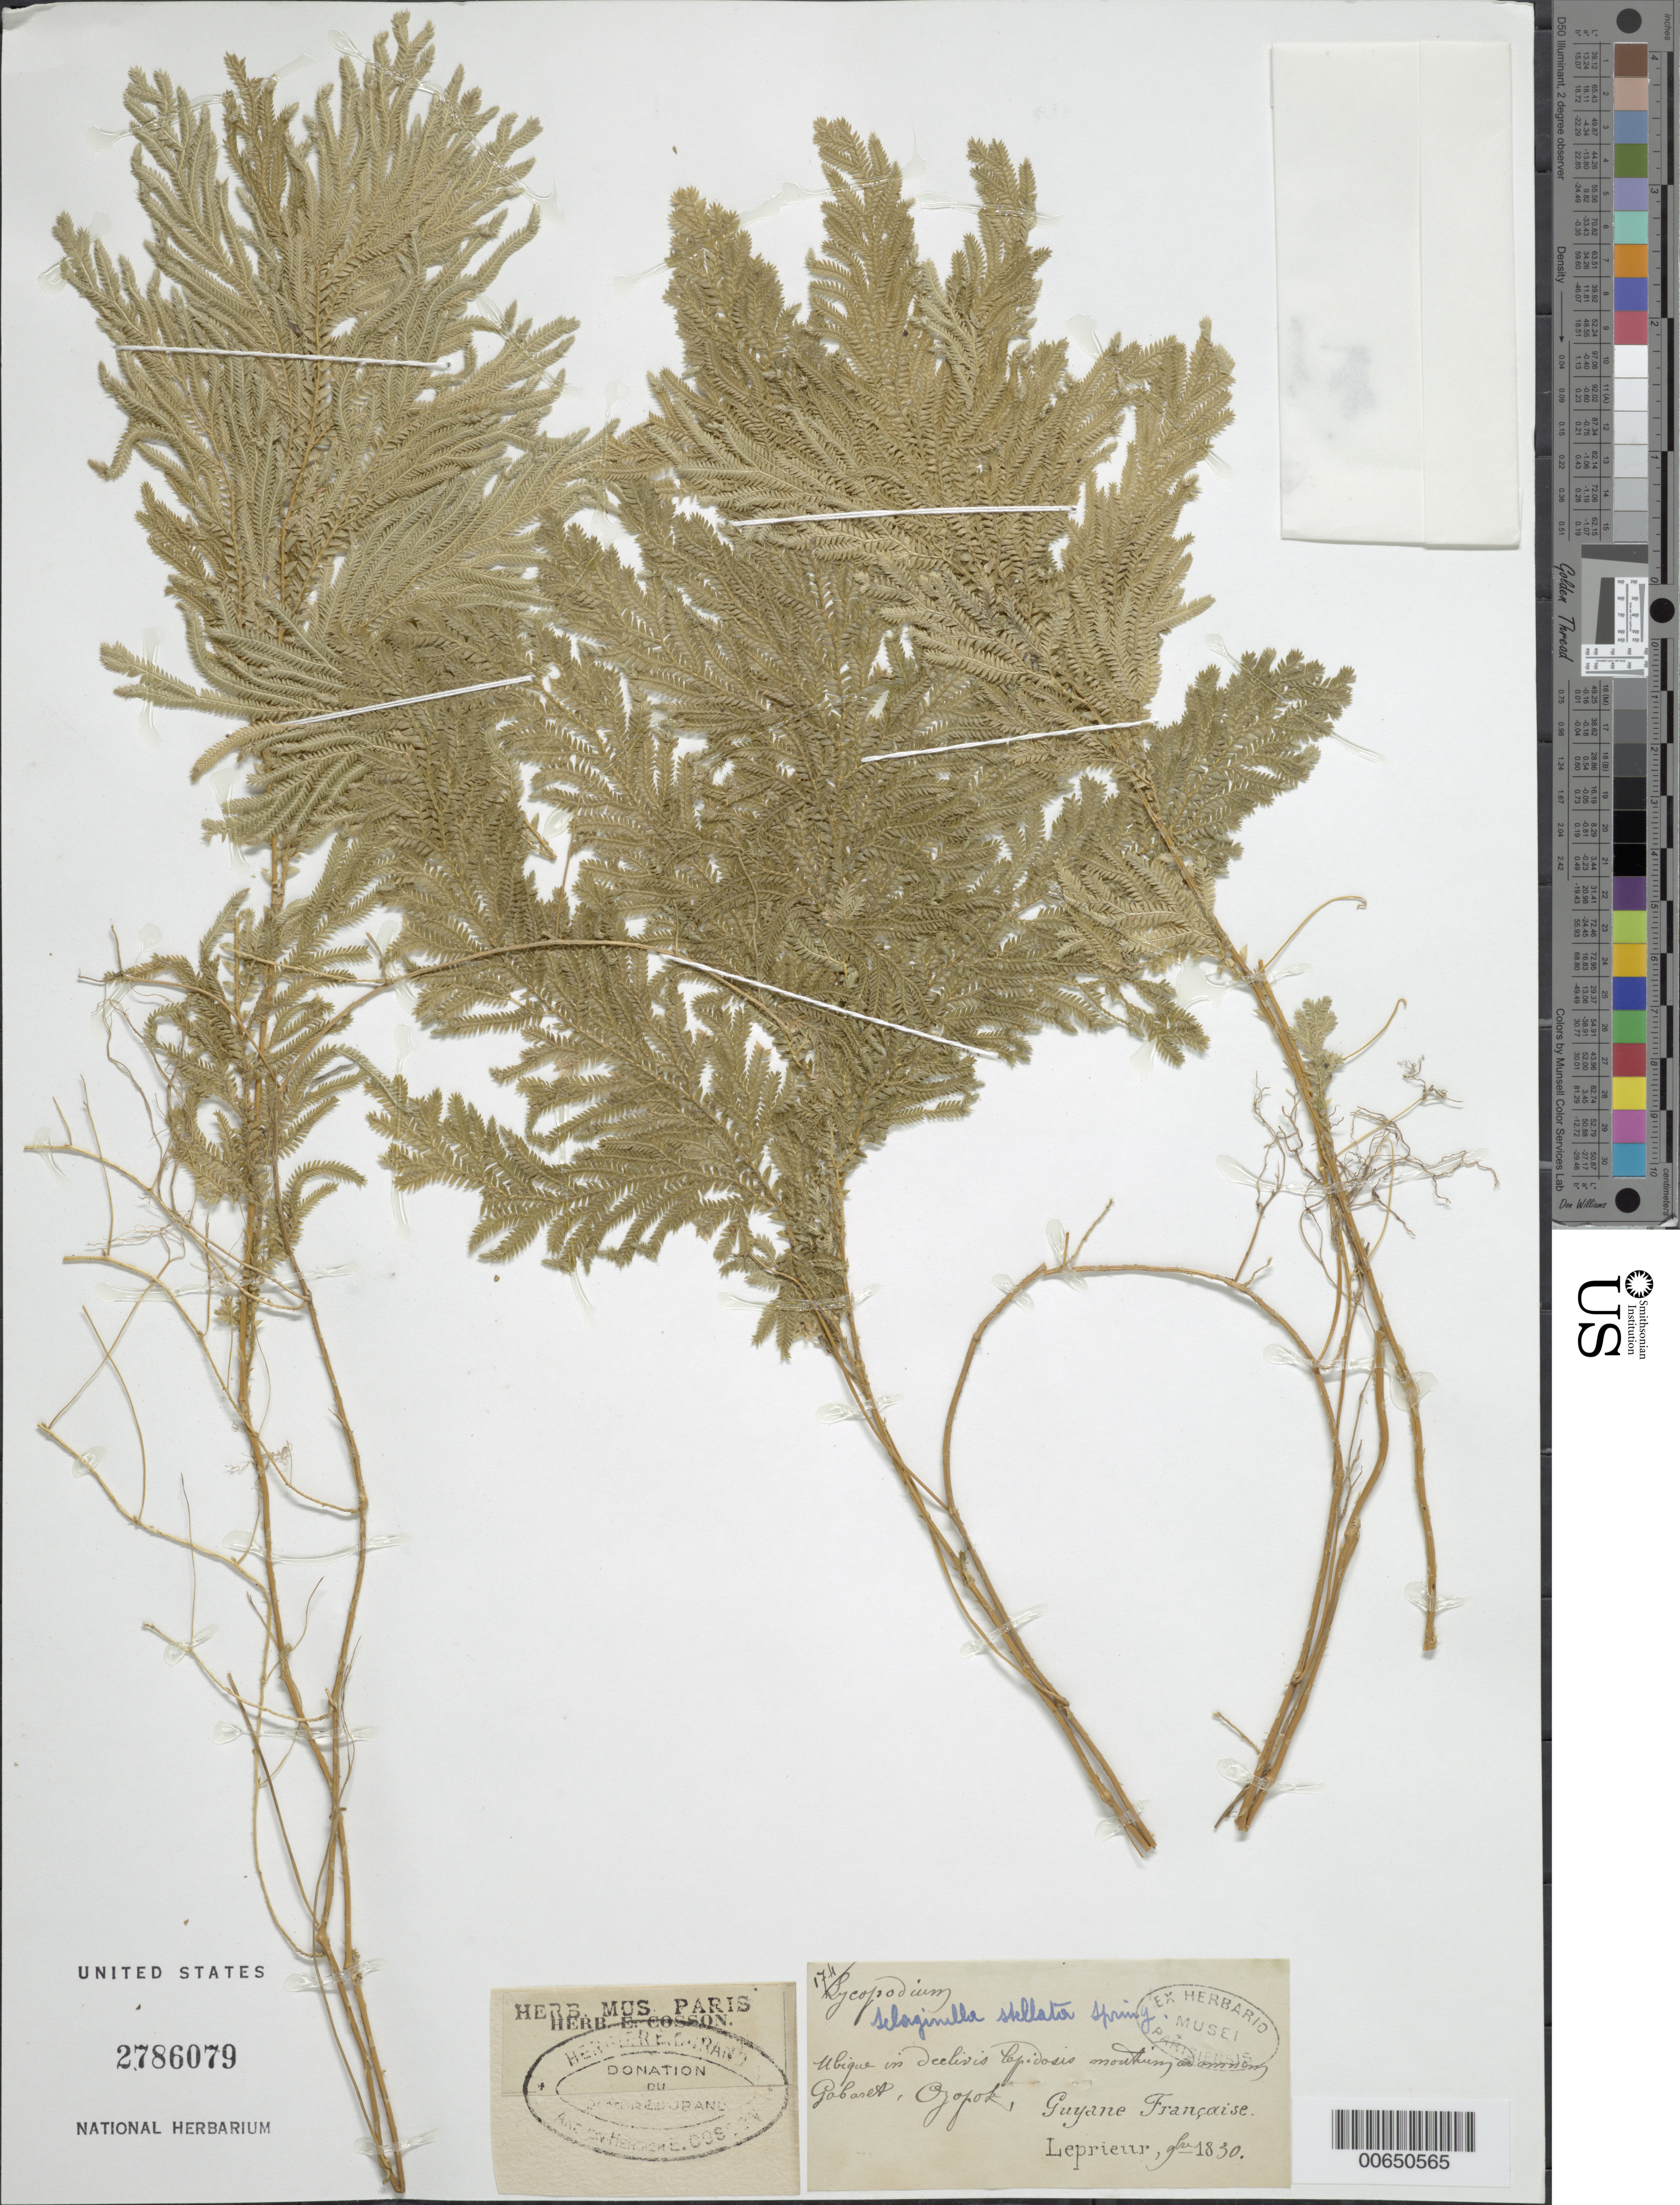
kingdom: Plantae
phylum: Tracheophyta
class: Lycopodiopsida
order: Selaginellales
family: Selaginellaceae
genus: Selaginella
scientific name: Selaginella conduplicata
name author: Spring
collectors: F. M. R. Leprieur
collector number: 174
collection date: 1830-11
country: French Guiana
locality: Ubique in declivis lapidosis montium ad amnem Gabaret, Ozopok. Guyane Francaise [interpreted]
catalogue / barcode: US 2786079